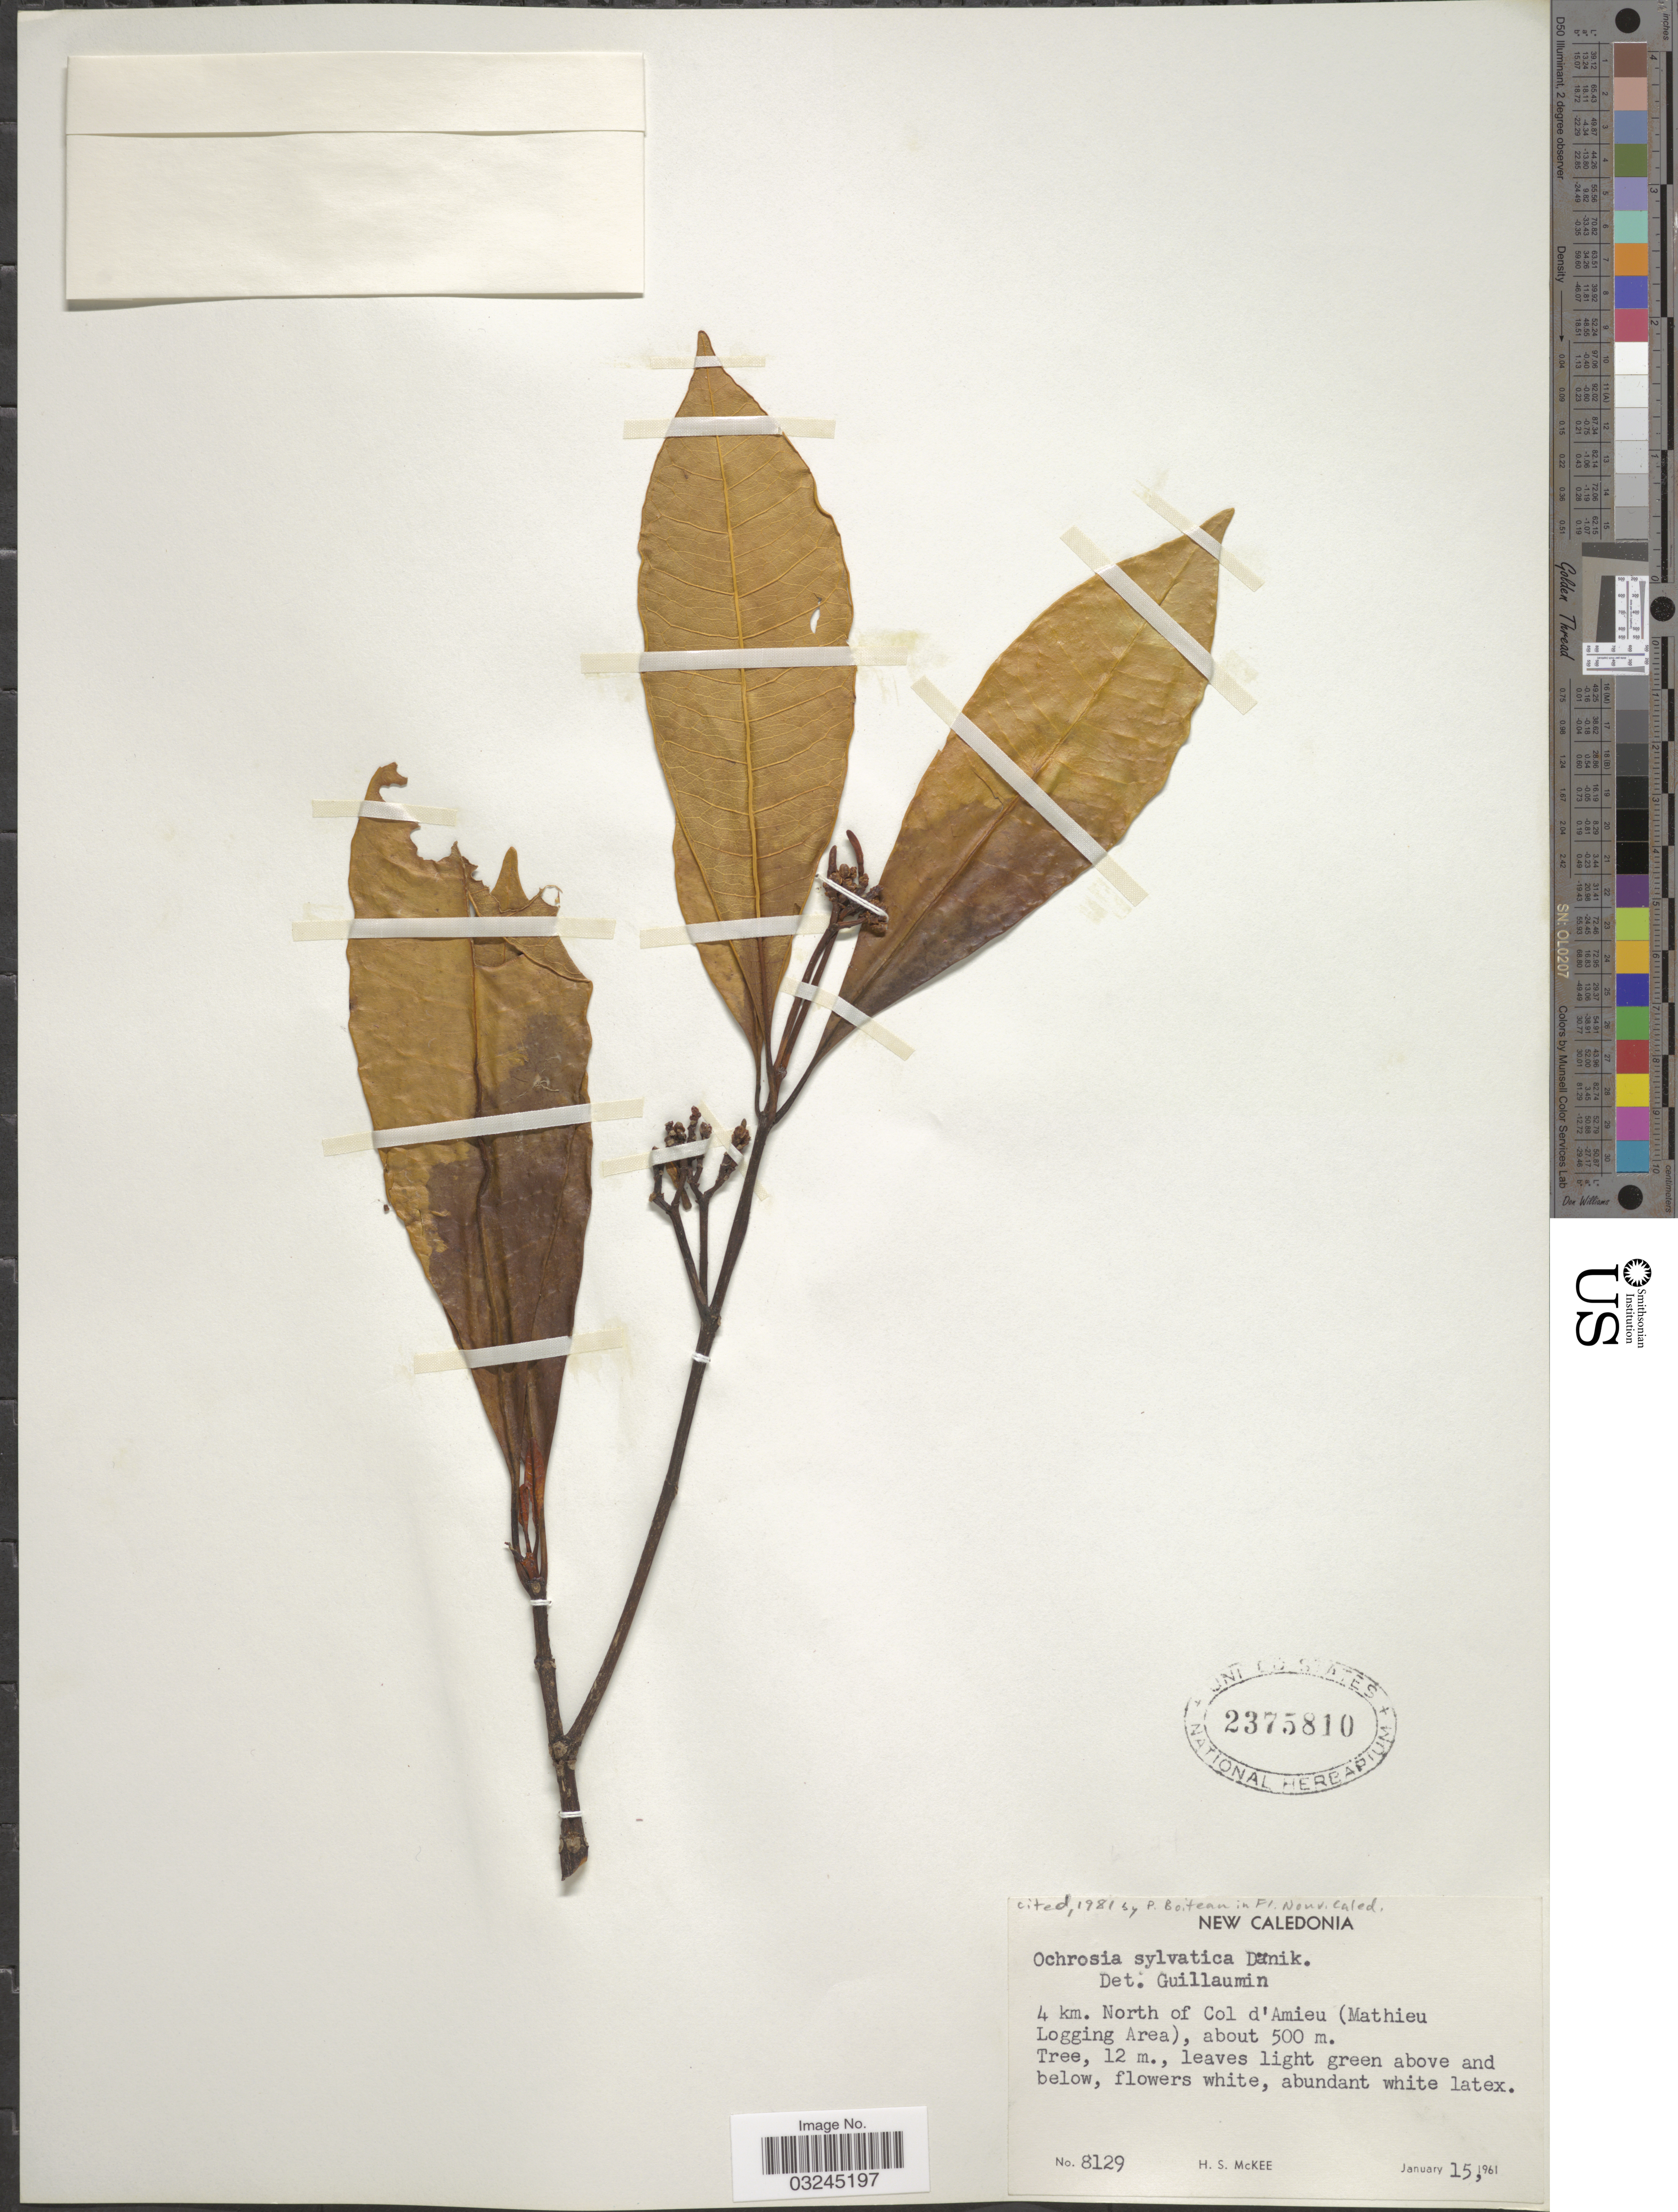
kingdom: Plantae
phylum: Tracheophyta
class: Magnoliopsida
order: Gentianales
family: Apocynaceae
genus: Ochrosia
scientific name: Ochrosia silvatica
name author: Däniker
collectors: H. S. McKee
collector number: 8129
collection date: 1961-01-15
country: New Caledonia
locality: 4 km. North of Col d. Amieu (Mathieu Logging Area).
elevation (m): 500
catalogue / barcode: US 2375810